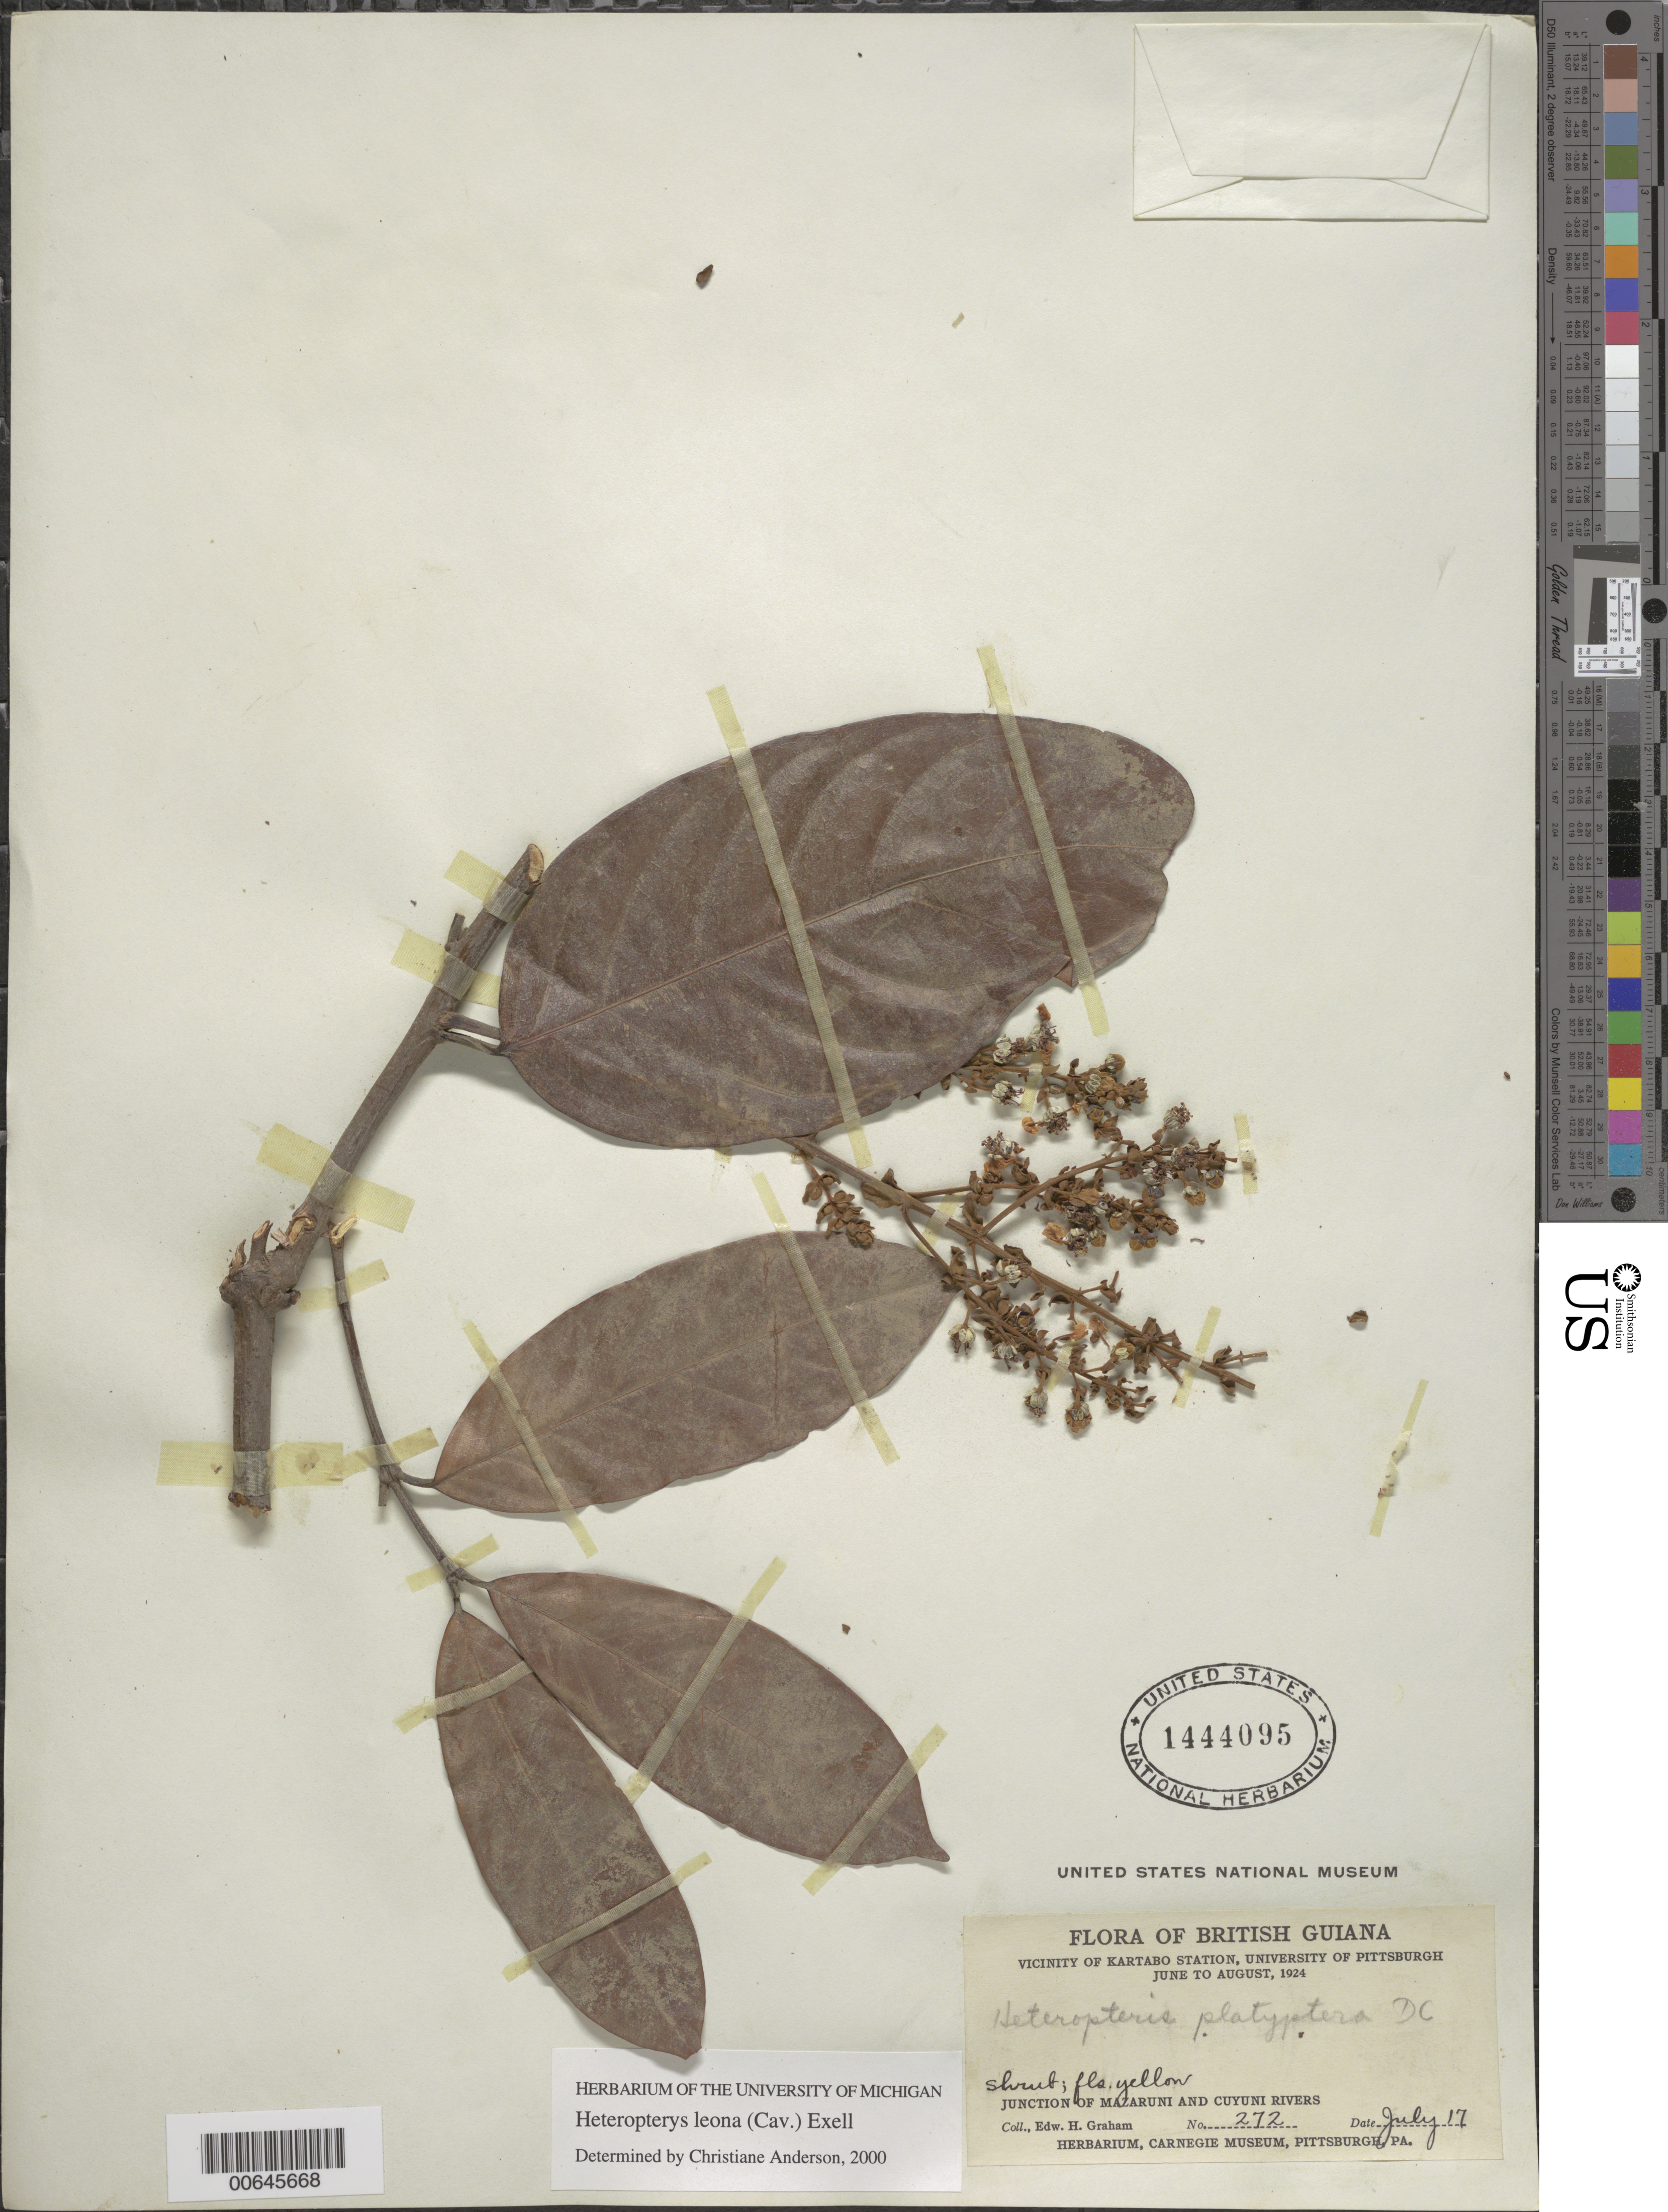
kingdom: Plantae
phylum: Tracheophyta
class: Magnoliopsida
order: Malpighiales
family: Malpighiaceae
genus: Heteropterys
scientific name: Heteropterys leona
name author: (Cav.) Exell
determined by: Anderson, C.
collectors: E. H. Graham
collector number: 272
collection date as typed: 17-Jul-24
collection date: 1924-07-17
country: Guyana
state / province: Cuyuni-Mazaruni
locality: Kartabo Station, junction of Mazaruni and Cuyuni Rivers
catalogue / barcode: US 1444095